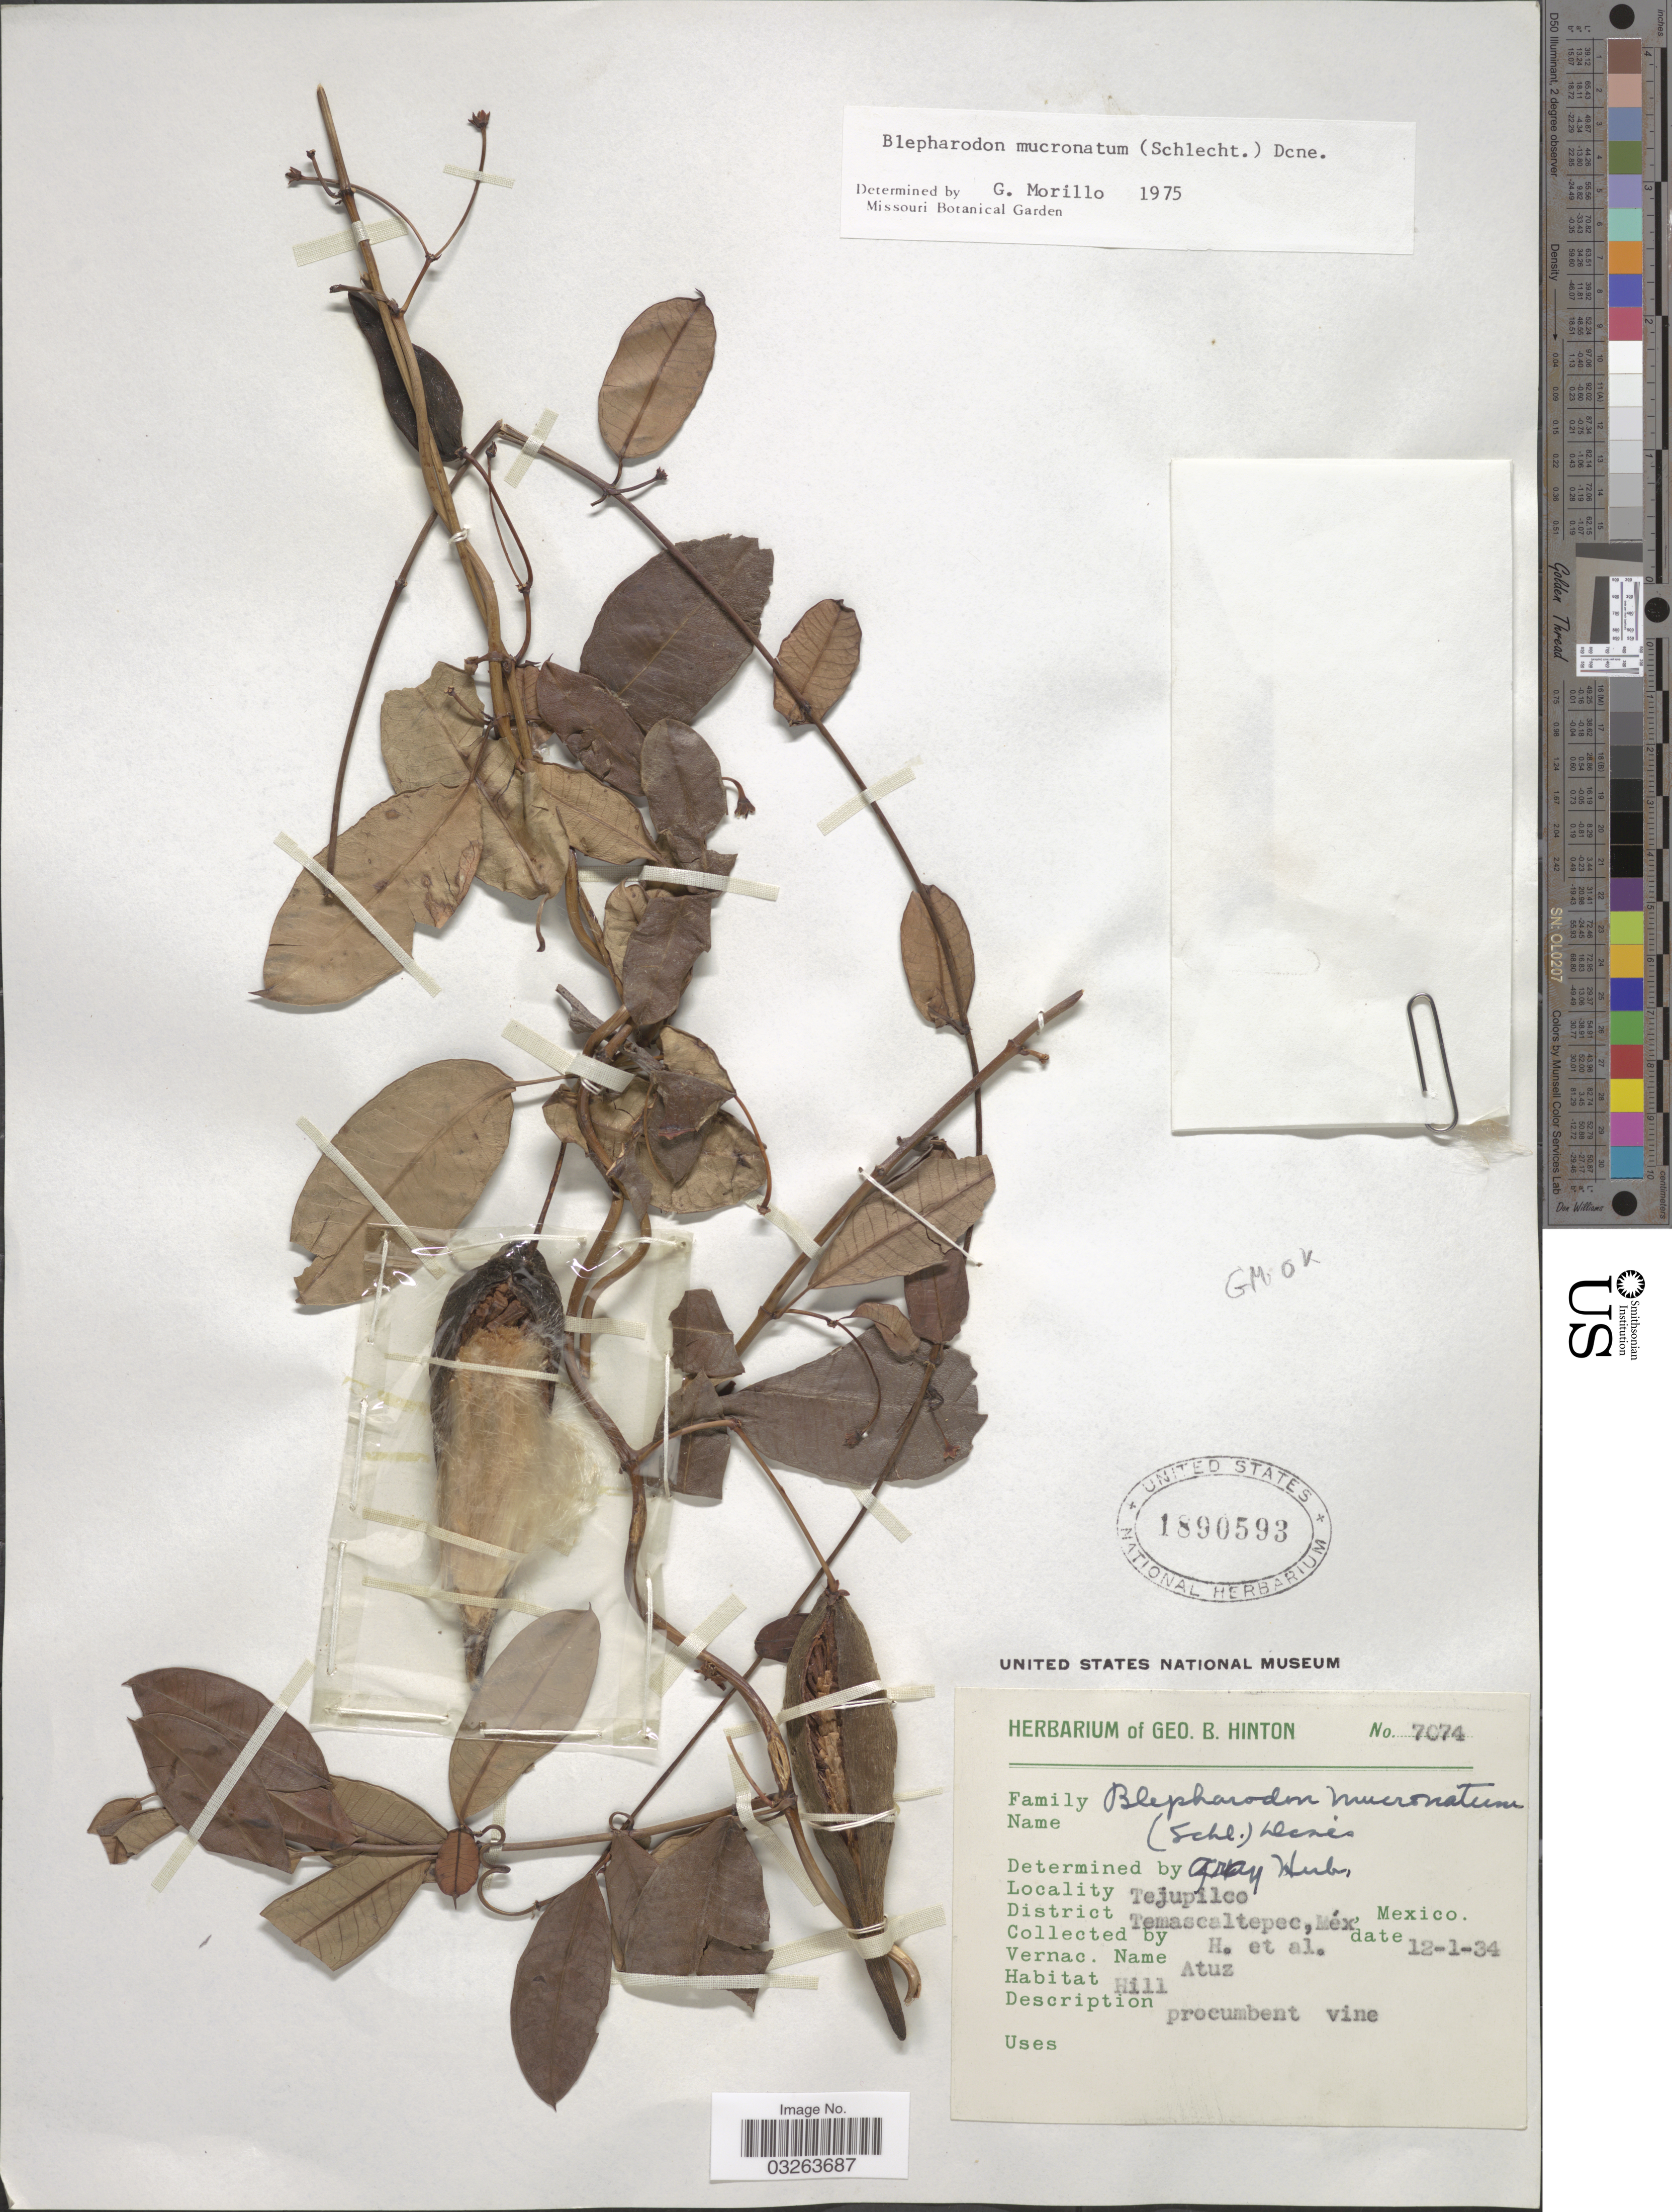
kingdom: Plantae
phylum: Tracheophyta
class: Magnoliopsida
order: Gentianales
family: Apocynaceae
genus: Blepharodon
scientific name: Blepharodon mucronatum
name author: (Schltdl.) Decne.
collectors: G. B. Hinton & et al.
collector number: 7074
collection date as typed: Transcribed d/m/y: 12/1/34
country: Mexico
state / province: México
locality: Tejupilco. District Temascaltepec.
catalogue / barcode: US 1890593